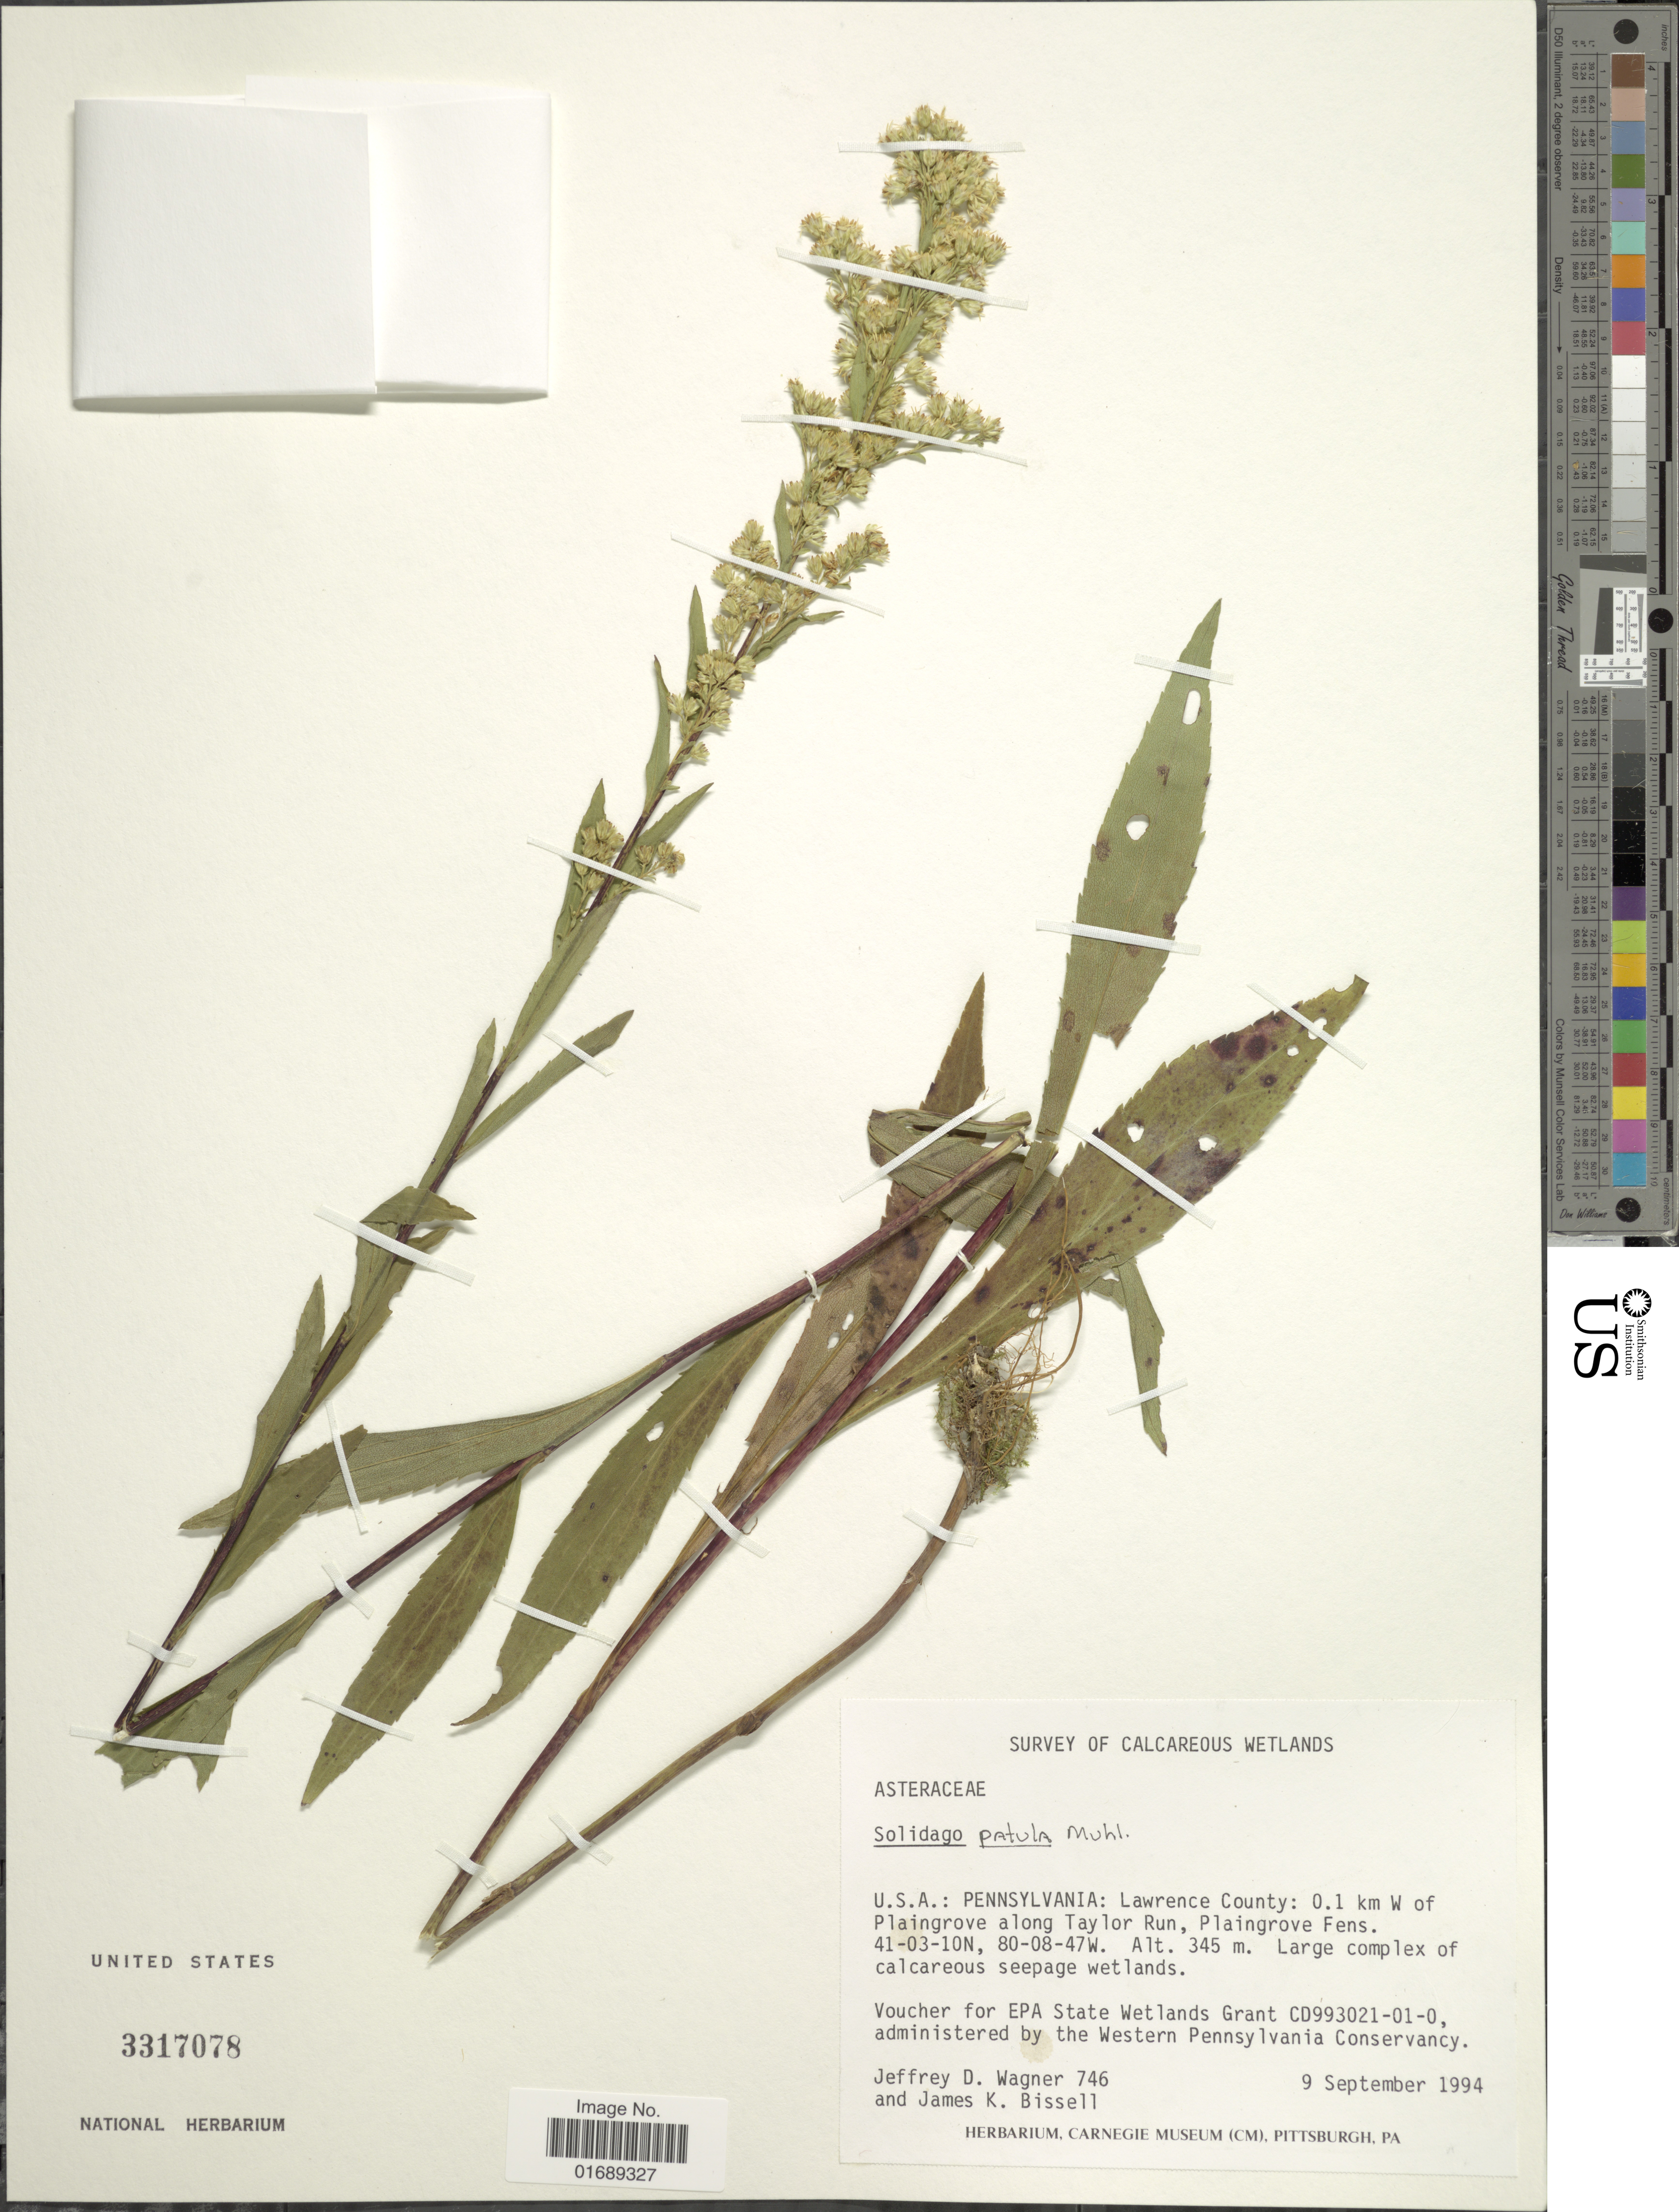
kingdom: Plantae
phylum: Tracheophyta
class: Magnoliopsida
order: Asterales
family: Asteraceae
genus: Solidago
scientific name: Solidago patula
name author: Muhl. ex Willd.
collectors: J. D. Wagner & J. Bissell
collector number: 746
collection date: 1994-09-09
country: United States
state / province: Pennsylvania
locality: Lawrence County: 0.1 km W of Plaingrove along Taylor Run, Plaingrove Fens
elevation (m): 345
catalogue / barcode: US 3317078